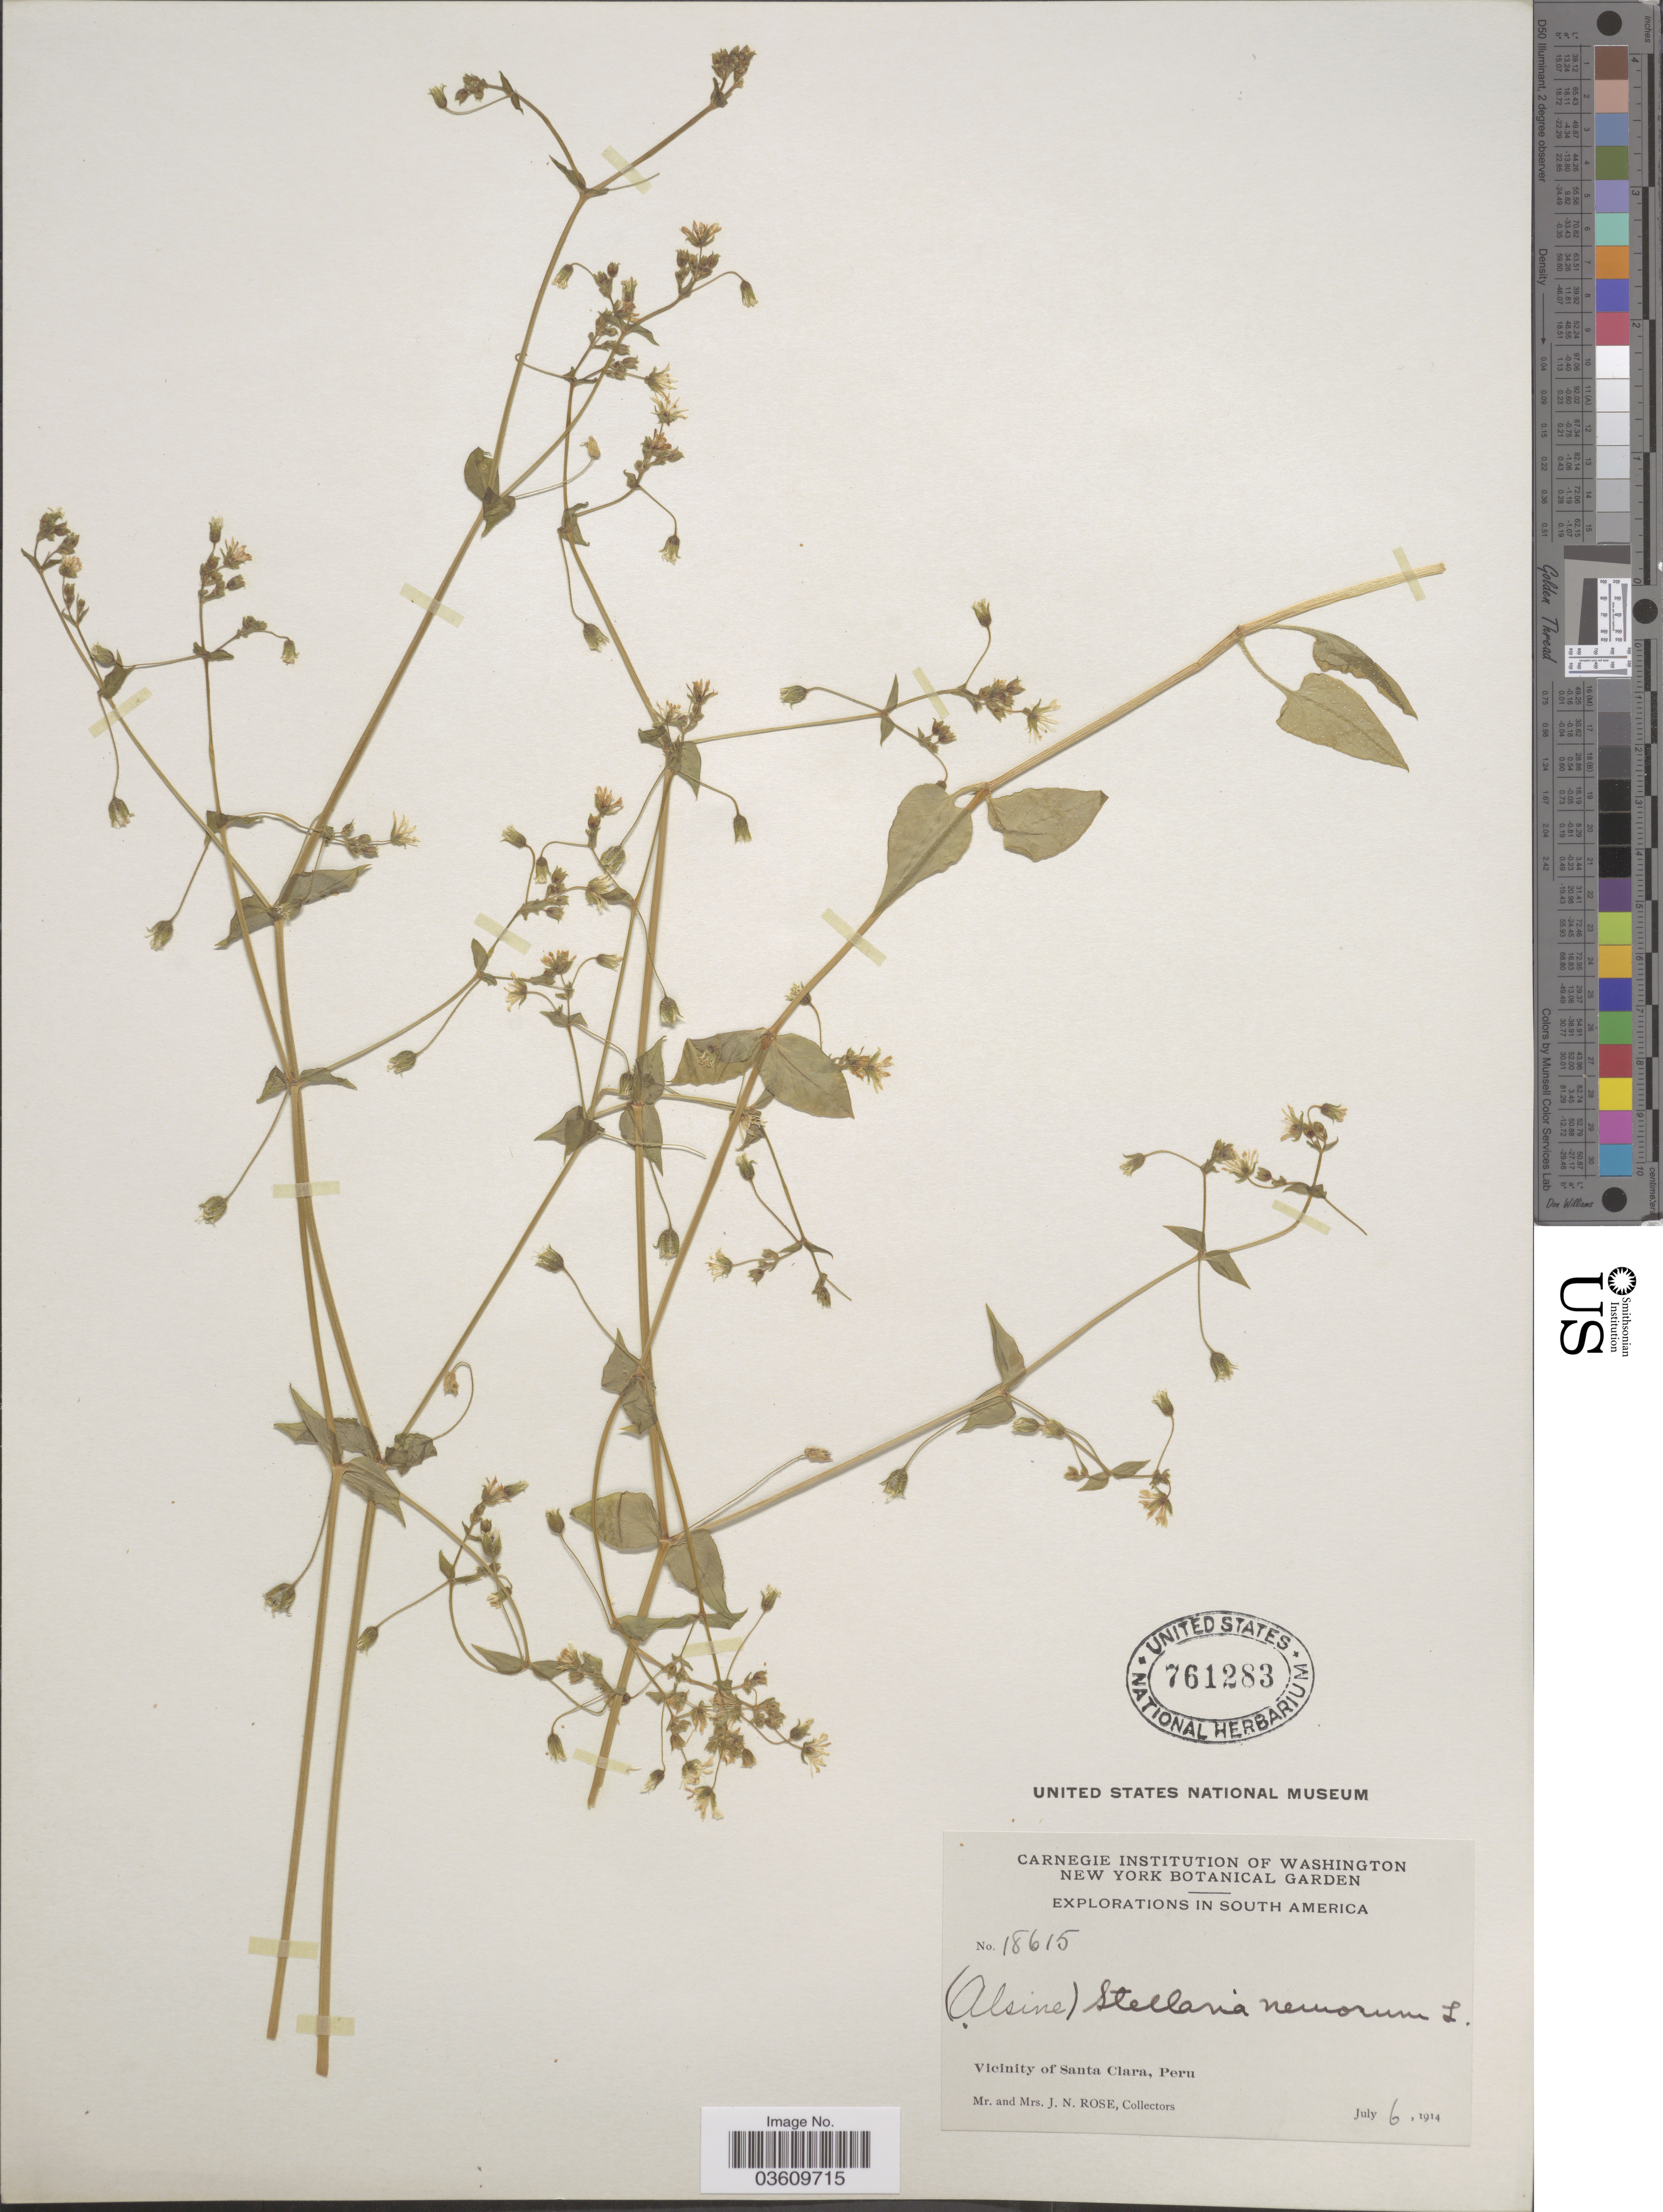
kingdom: Plantae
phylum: Tracheophyta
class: Magnoliopsida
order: Caryophyllales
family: Caryophyllaceae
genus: Stellaria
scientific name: Stellaria cuspidata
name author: Willd. ex Schltdl.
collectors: J. N. Rose & L. B. Rose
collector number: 18615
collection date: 1914-07-06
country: Peru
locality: Vicinity of Santa Clara.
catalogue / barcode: US 761283